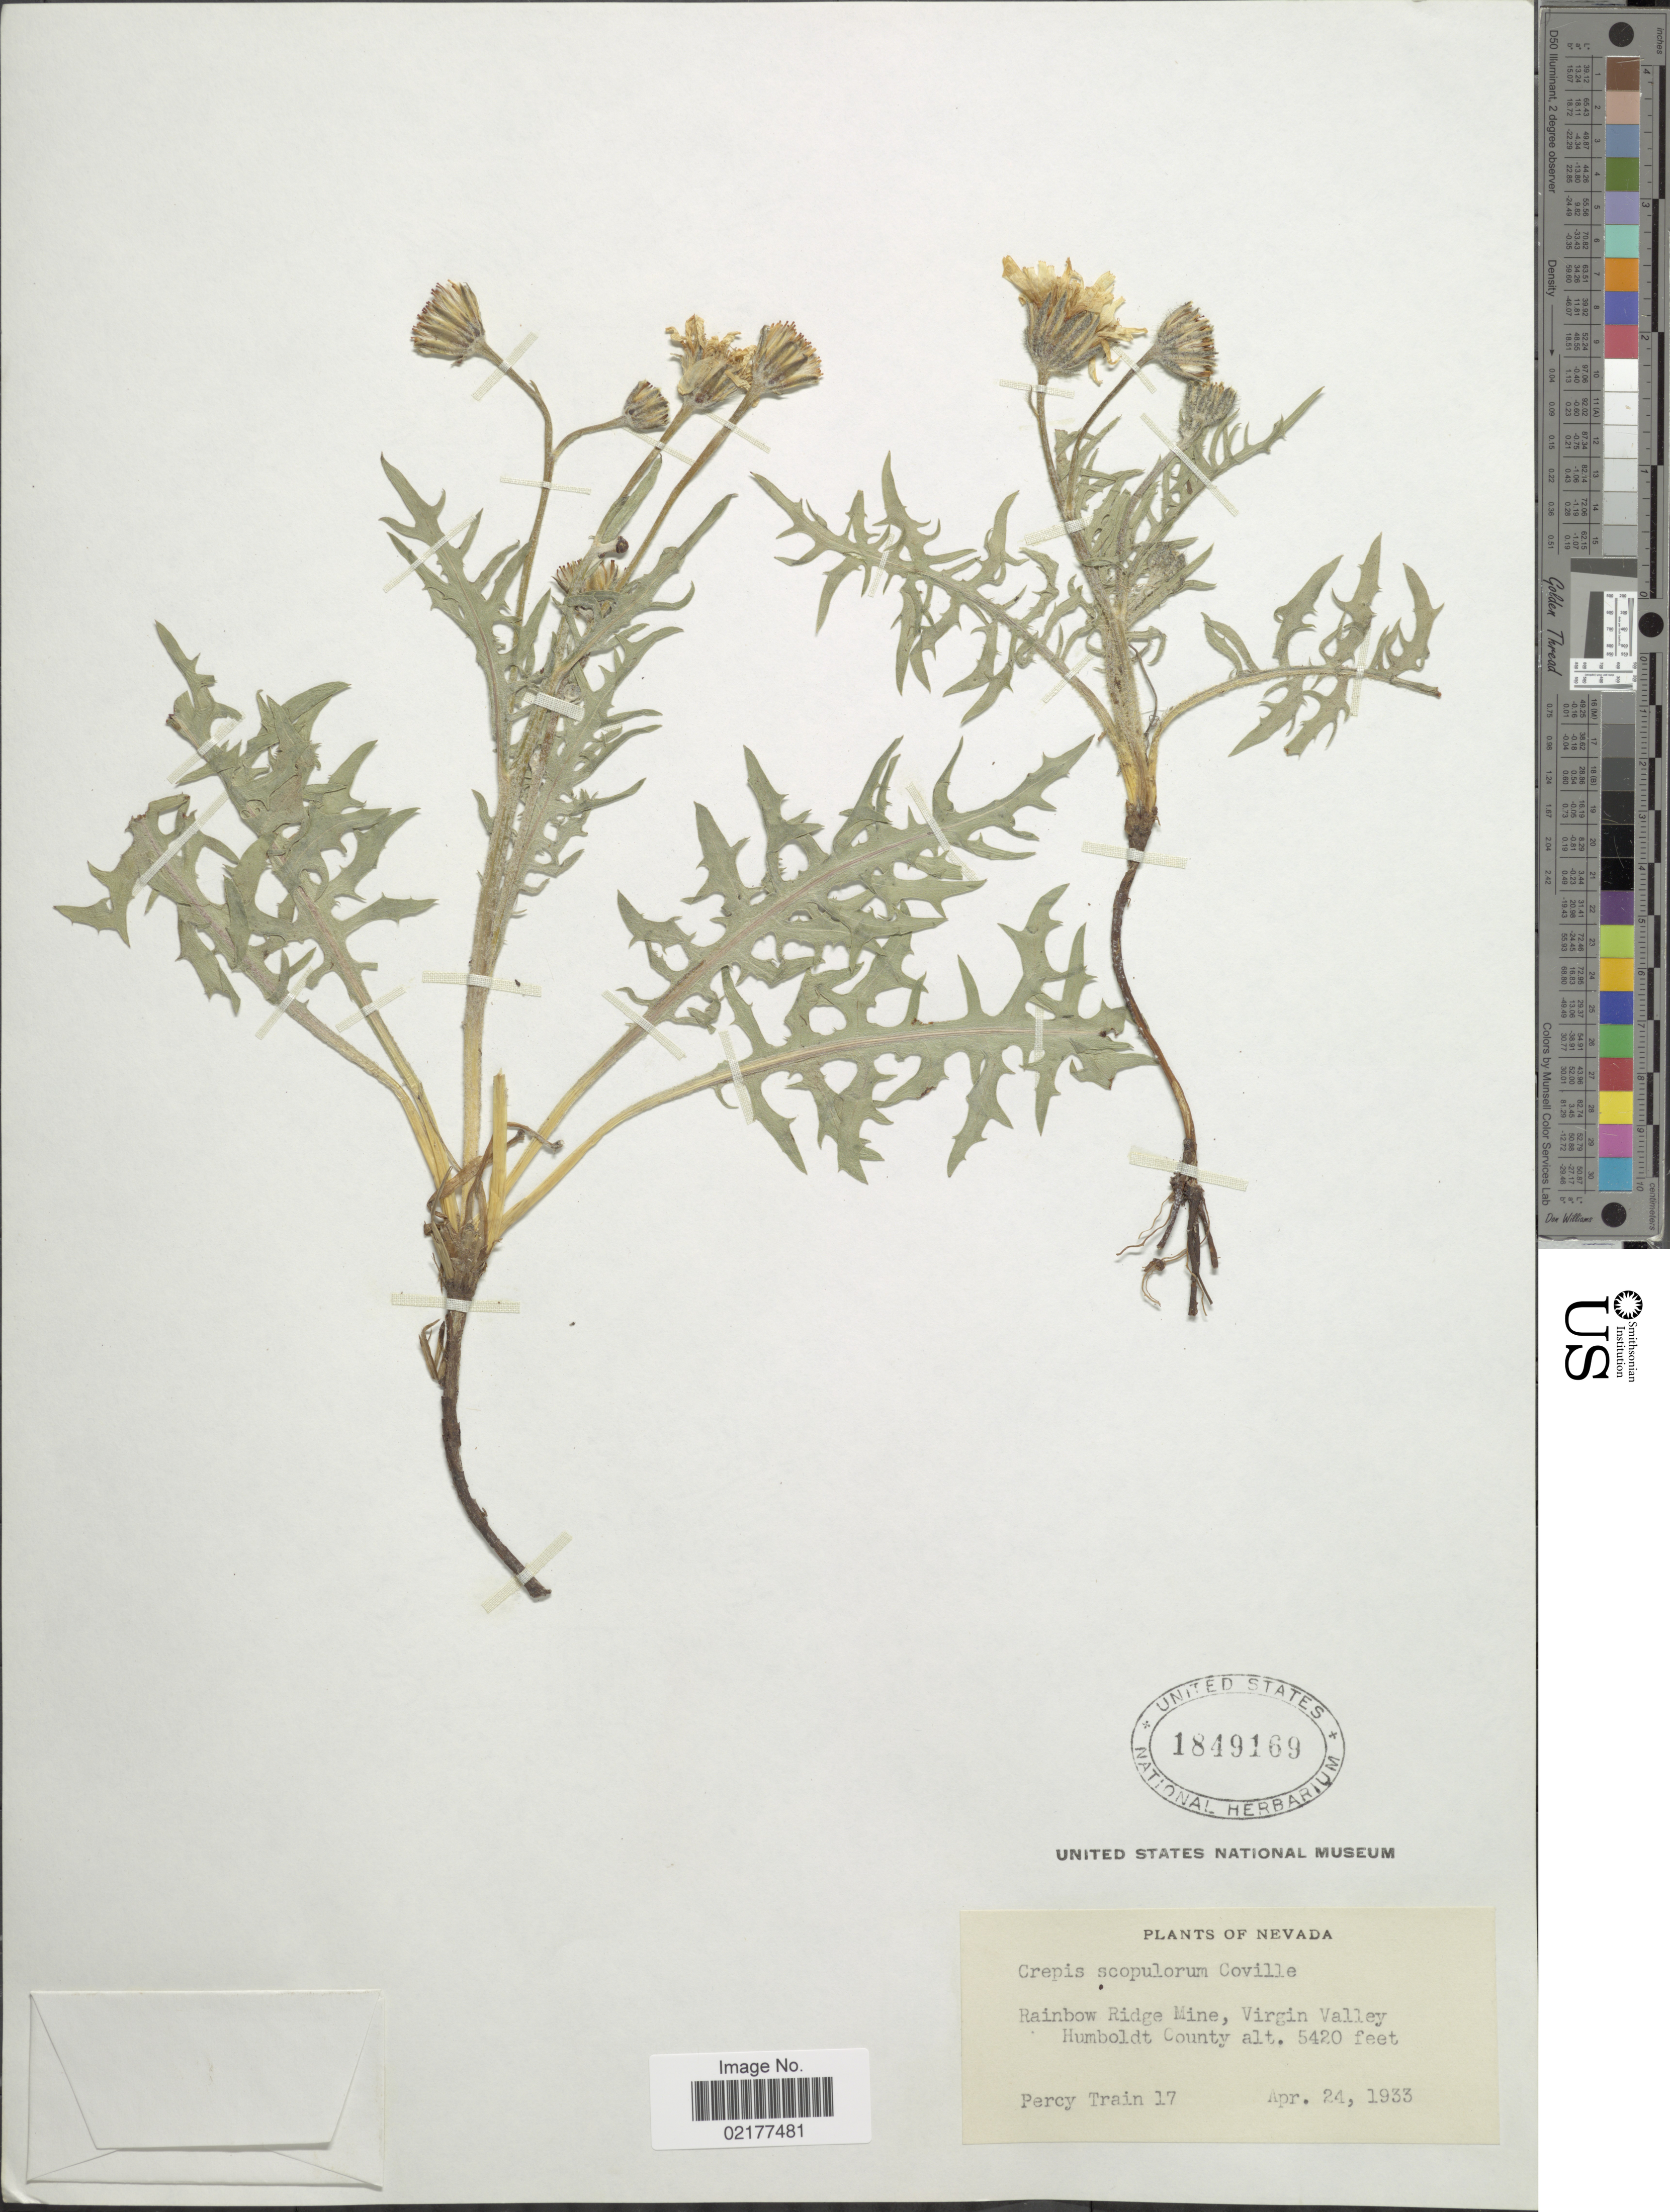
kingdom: Plantae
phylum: Tracheophyta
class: Magnoliopsida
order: Asterales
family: Asteraceae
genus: Crepis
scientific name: Crepis modocensis subsp. modocensis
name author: Greene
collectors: P. Train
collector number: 17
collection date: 1933-04-24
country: United States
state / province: Nevada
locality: Rainbow Ridge Mine, Virgin Valley Humboldt County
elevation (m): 1652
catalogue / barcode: US 1849169